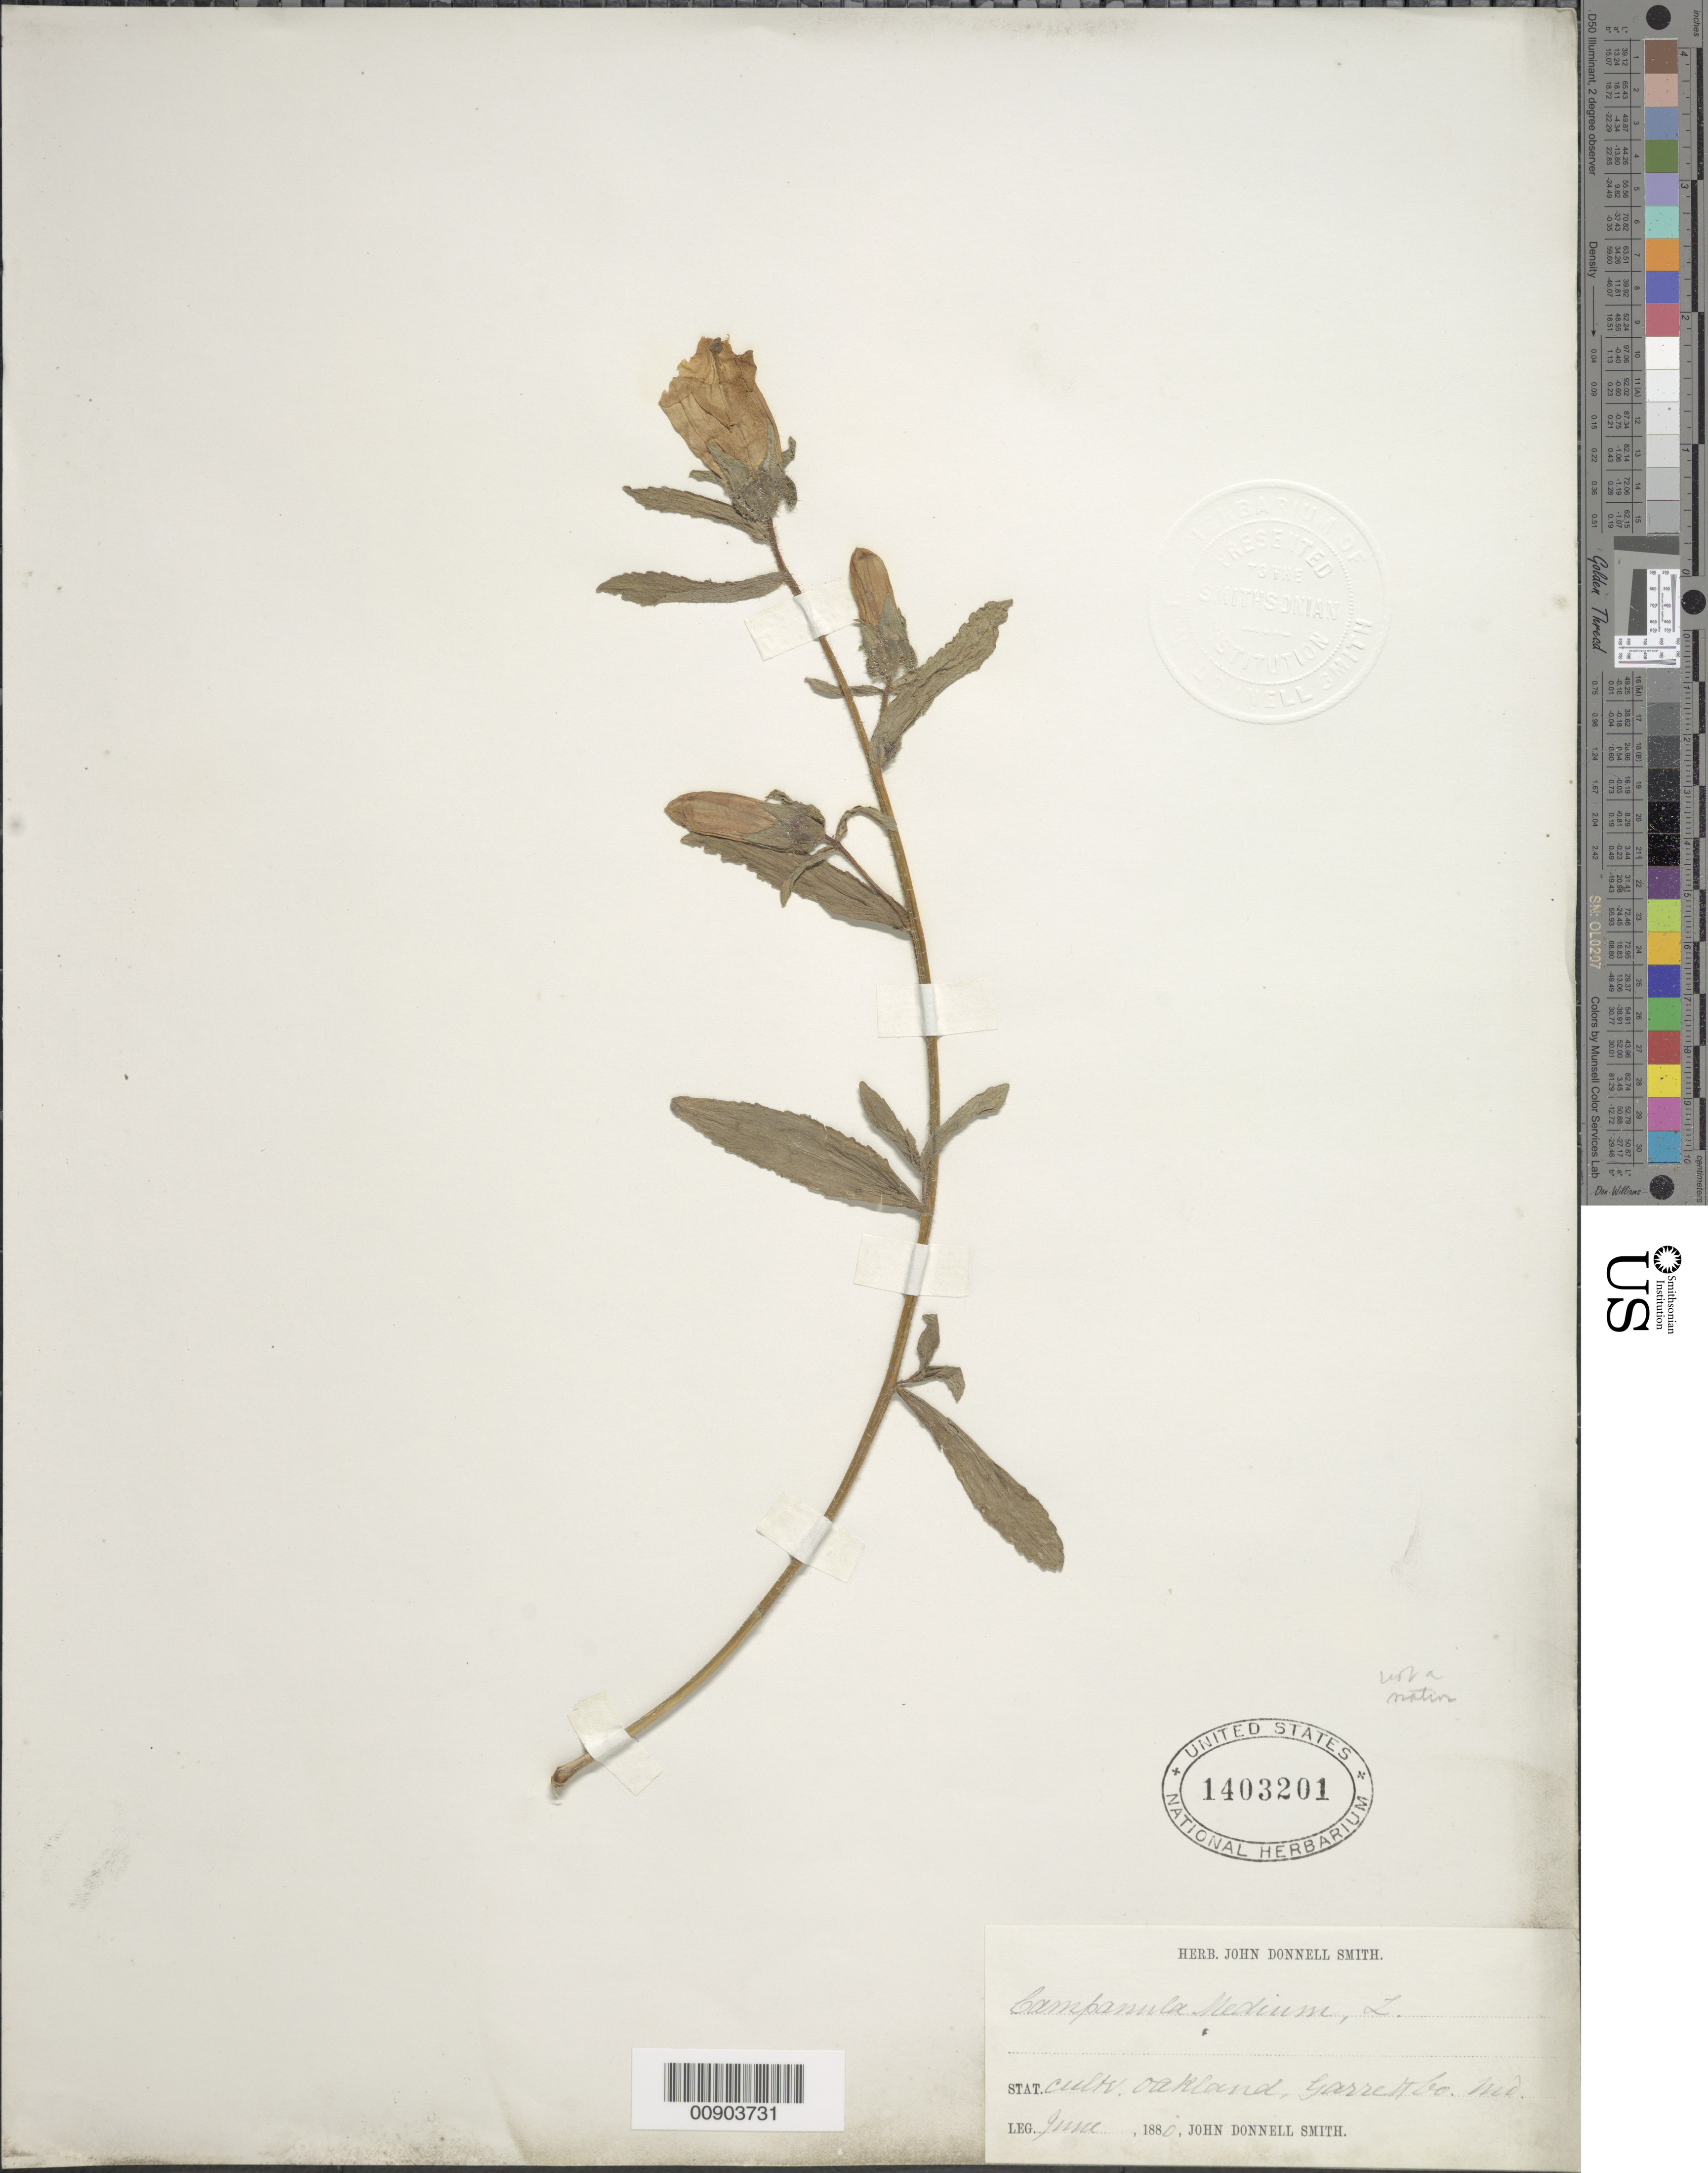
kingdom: Plantae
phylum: Tracheophyta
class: Magnoliopsida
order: Asterales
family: Campanulaceae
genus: Campanula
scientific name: Campanula medium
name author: L.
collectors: J. Donnell Smith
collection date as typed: June 1880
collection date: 1880-06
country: United States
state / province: Maryland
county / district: Garrett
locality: Oakland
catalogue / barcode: US 1403201